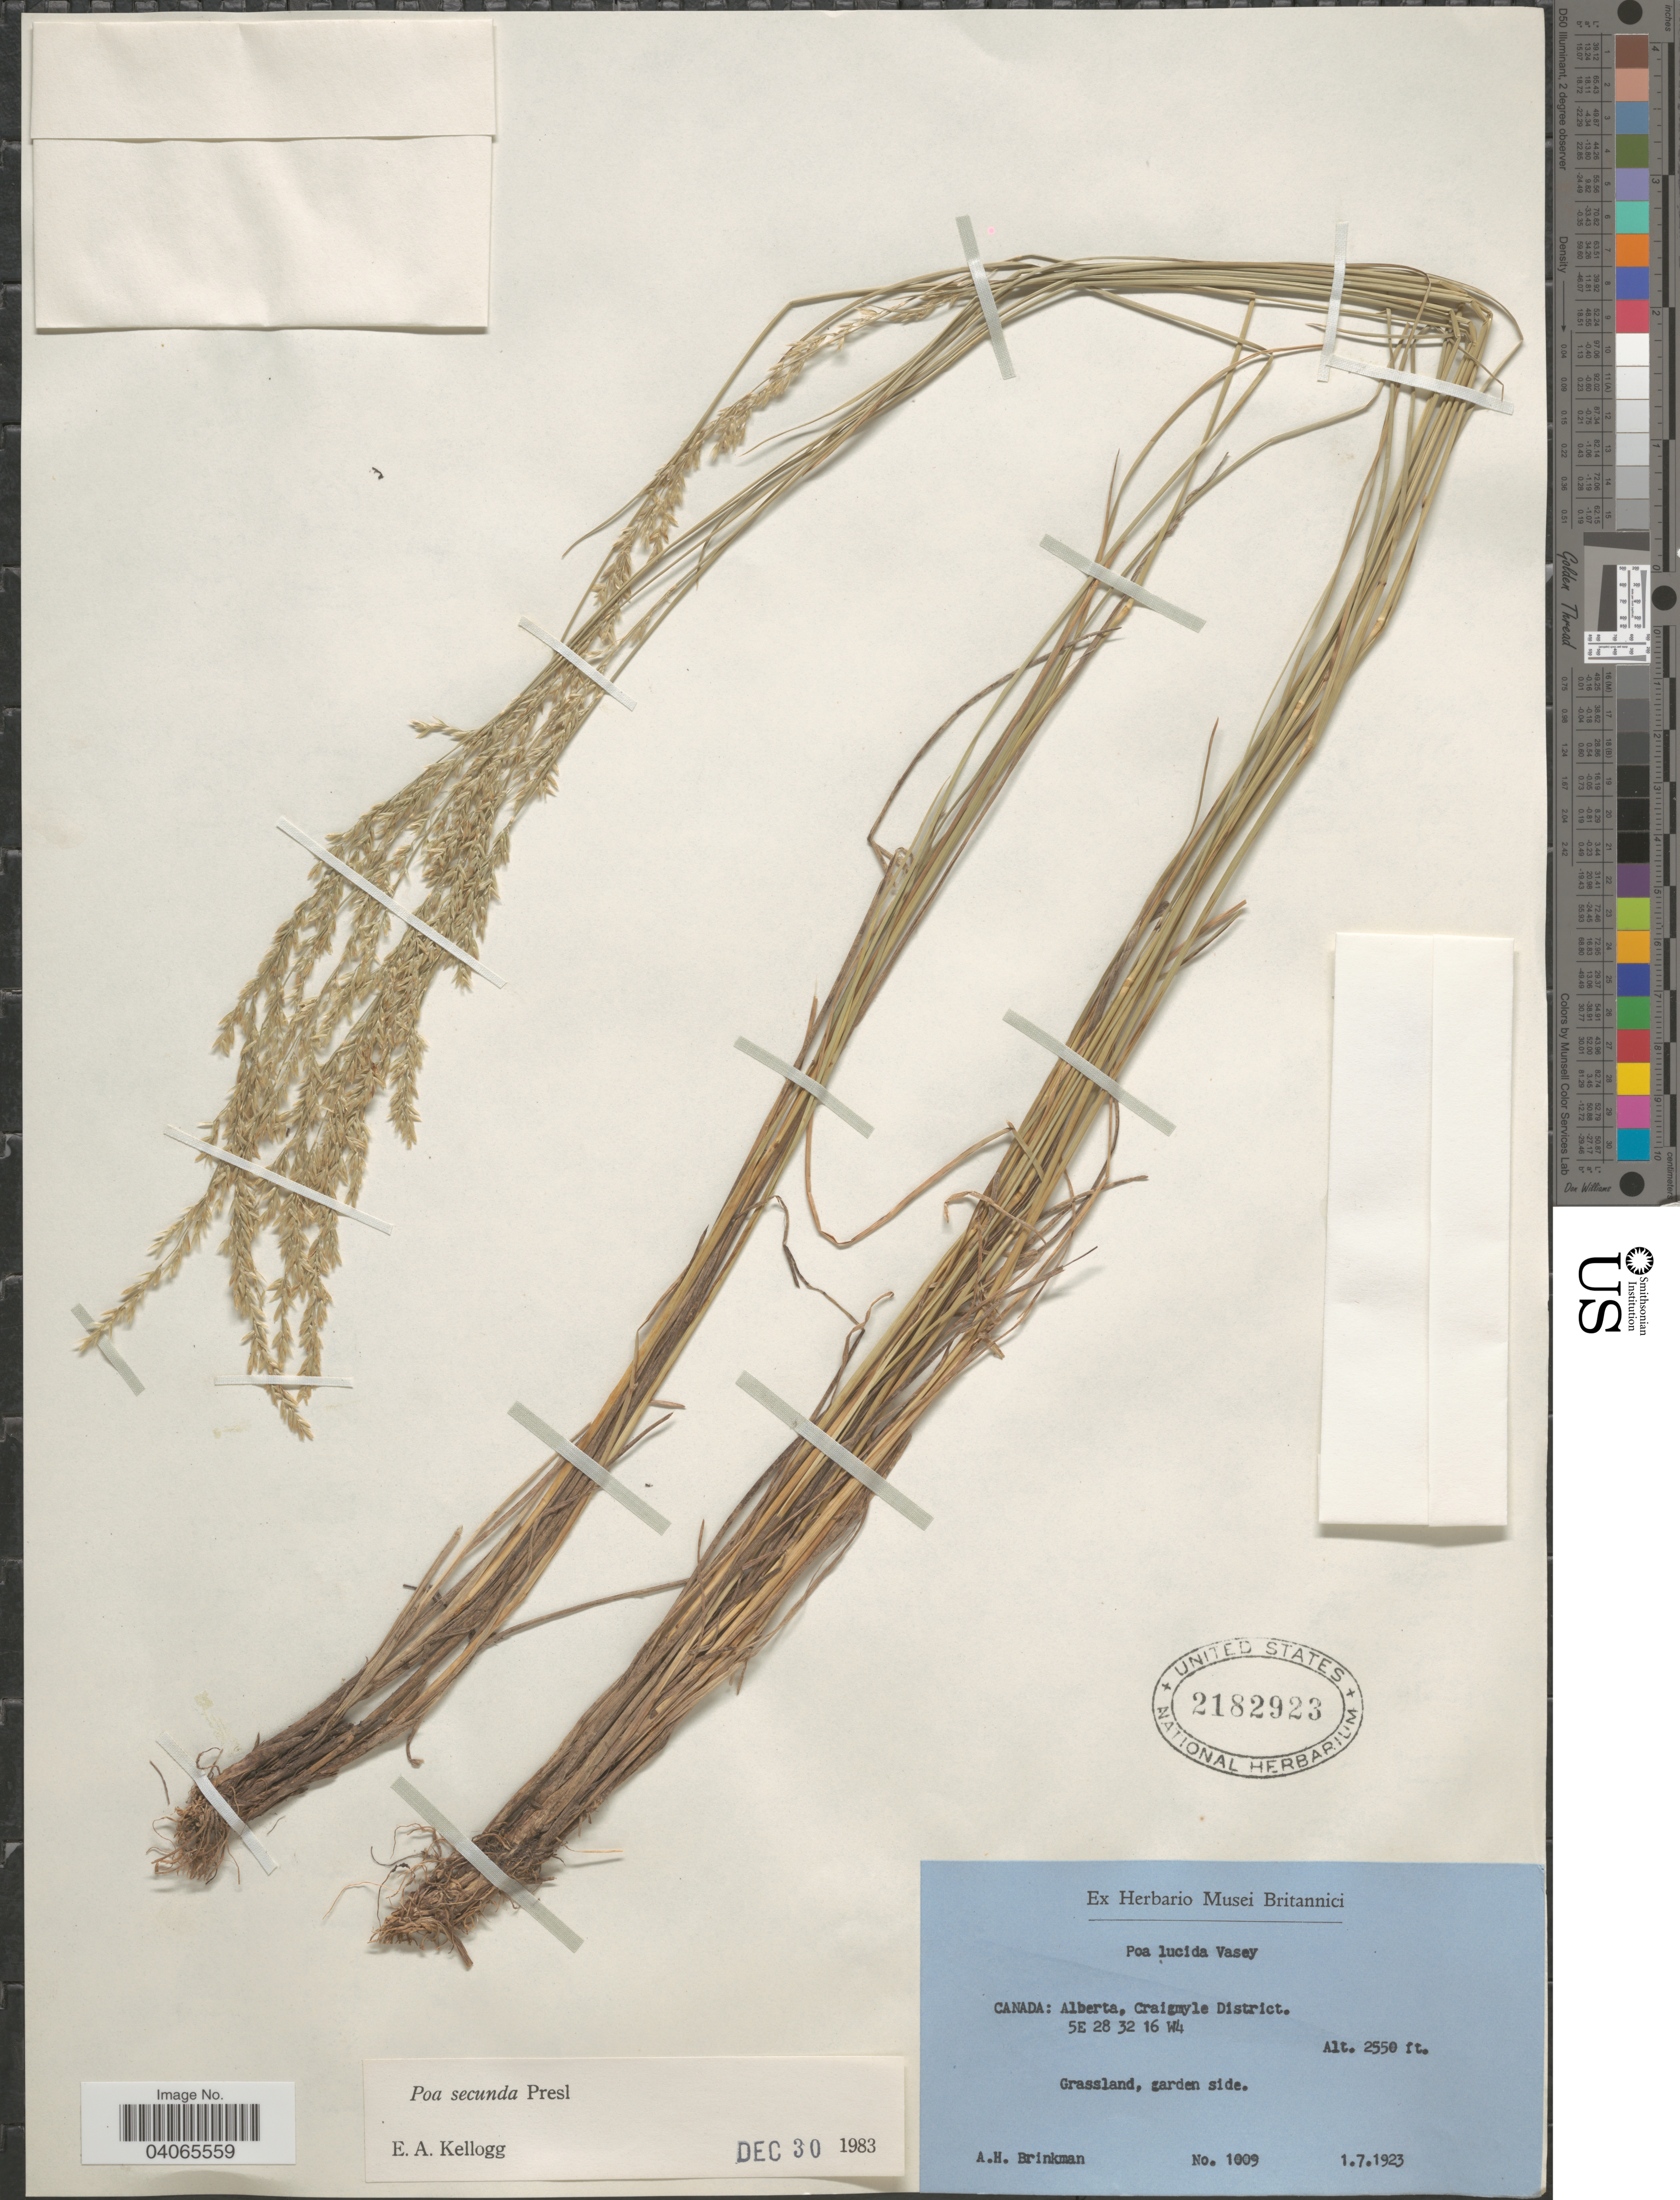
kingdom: Plantae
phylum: Tracheophyta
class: Liliopsida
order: Poales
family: Poaceae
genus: Poa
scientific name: Poa secunda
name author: J. Presl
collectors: A. Brinkman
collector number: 1009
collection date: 1923-07-01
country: Canada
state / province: Alberta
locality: Craigmyle district. 5E 28 32 16 W4.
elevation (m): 777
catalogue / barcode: US 2182923